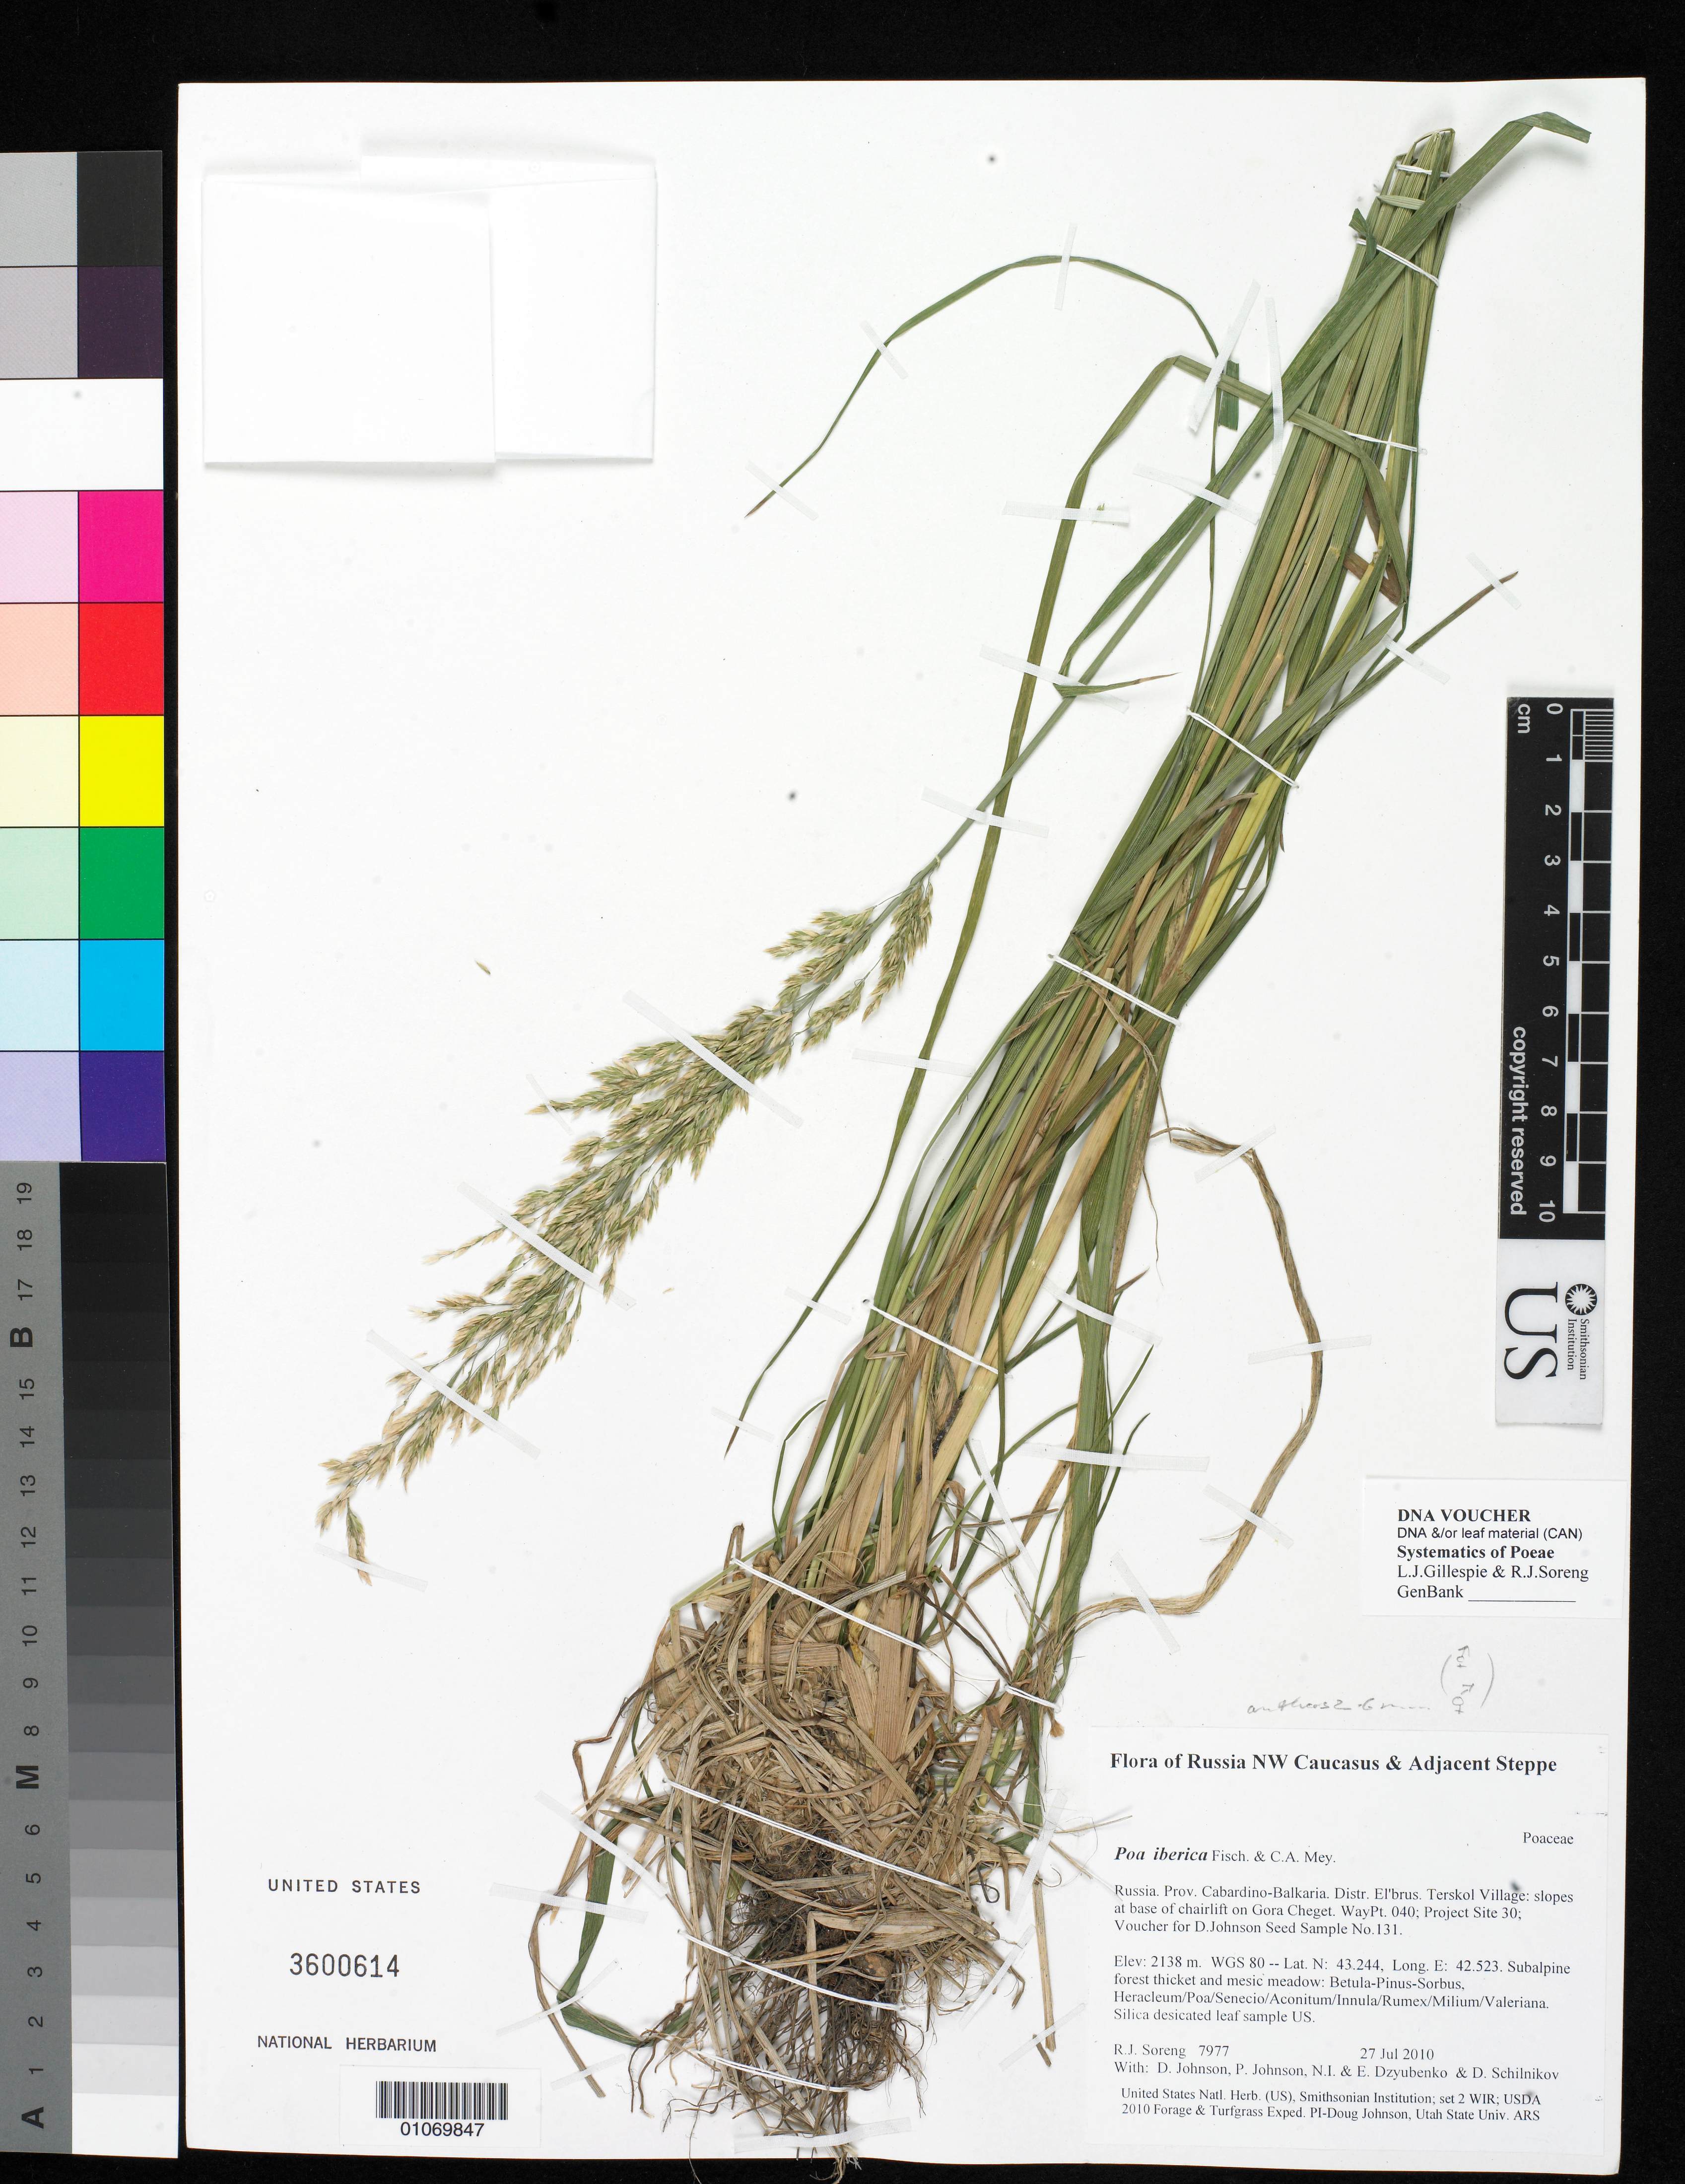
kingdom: Plantae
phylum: Tracheophyta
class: Liliopsida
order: Poales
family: Poaceae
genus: Poa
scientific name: Poa iberica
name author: Fisch. & C.A. Mey.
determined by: Soreng, Robert J., Research Associate (BOT), Smithsonian Institution - National Museum of Natural History (UNITED STATES)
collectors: R. J. Soreng, D. Johnson, P. Johnson, N. Dzyubenko, E. Dzyubenko & D. Schilnikov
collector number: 7977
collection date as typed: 27 Jul 2010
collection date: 2010-07-27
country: Russian Federation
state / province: Kabardino-Balkar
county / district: El'brus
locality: Terskol Village: slopes at base of chairlift on Gora Cheget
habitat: Subalpine forest thicket and mesic meadow: Betula-Pinus-Sorbus, Heracleum/Poa/Senecio/Aconitum/Innula/Rumex/Milium/Valeriana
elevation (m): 2138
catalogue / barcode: US 3600614